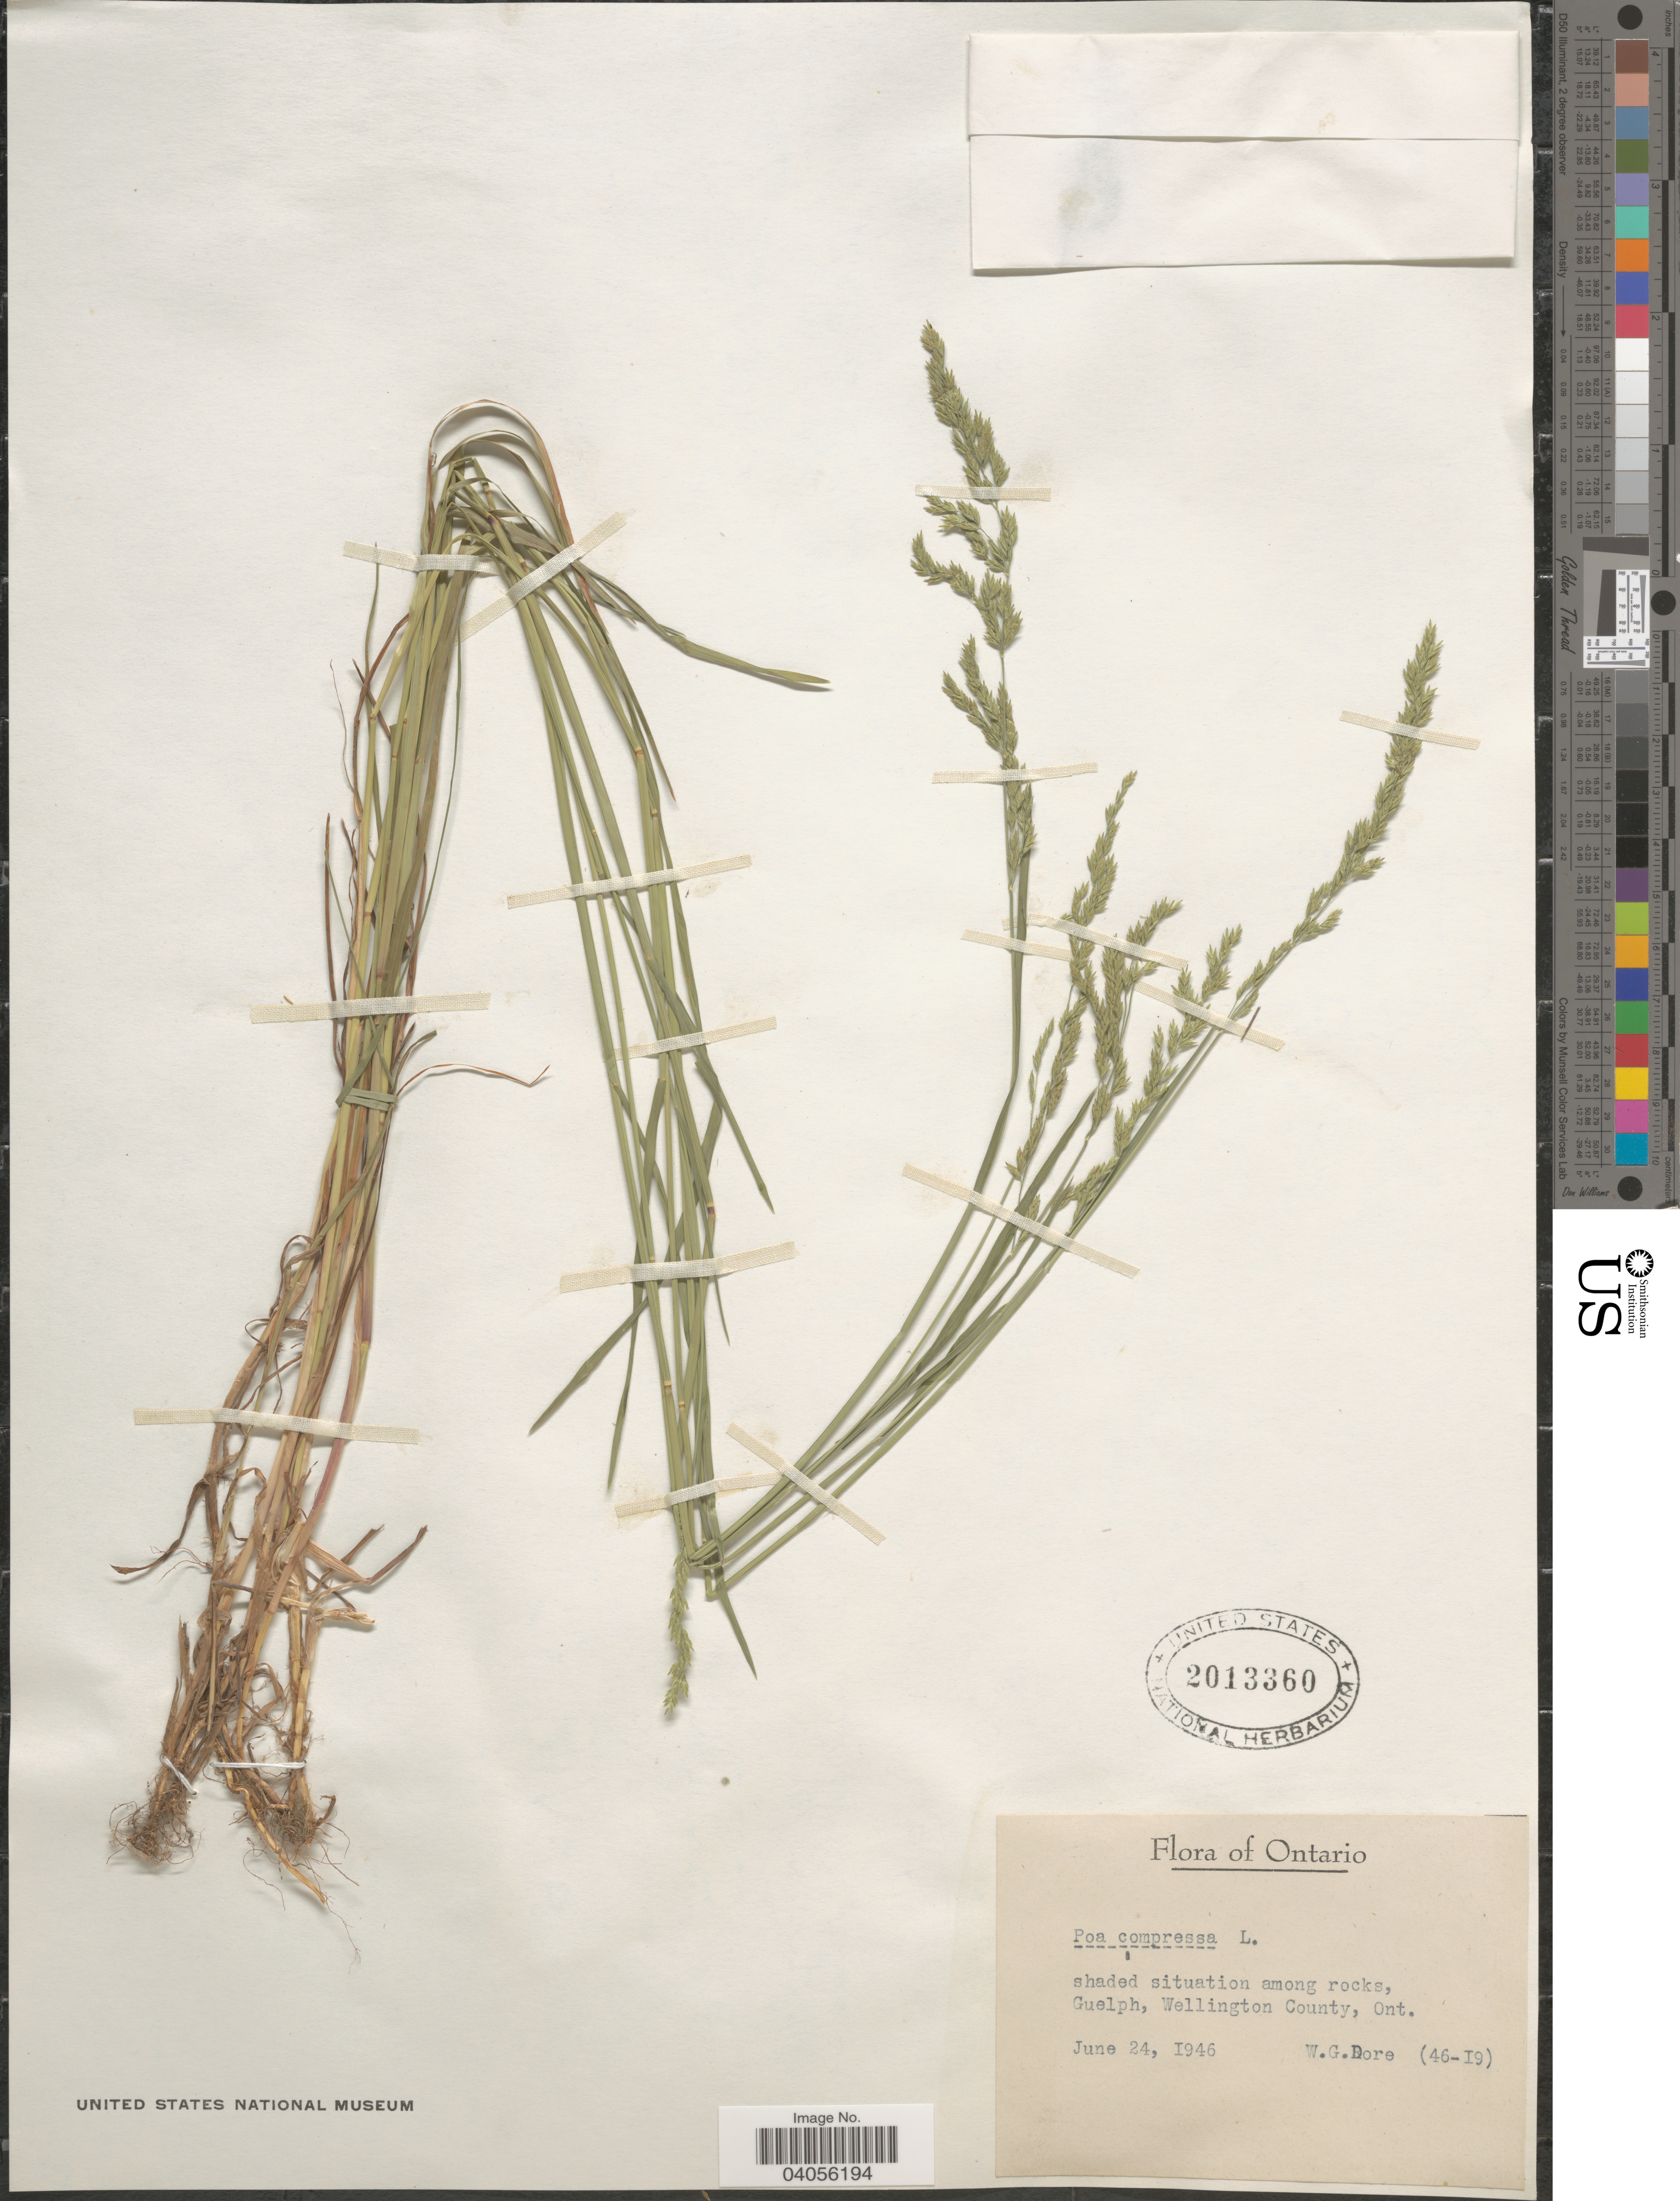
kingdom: Plantae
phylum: Tracheophyta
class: Liliopsida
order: Poales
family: Poaceae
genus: Poa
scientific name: Poa compressa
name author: L.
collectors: W. Dore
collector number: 46-19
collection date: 1946-06-24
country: Canada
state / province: Ontario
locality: Shaded situation among rocks, Guelph, Wellington County.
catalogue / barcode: US 2013360